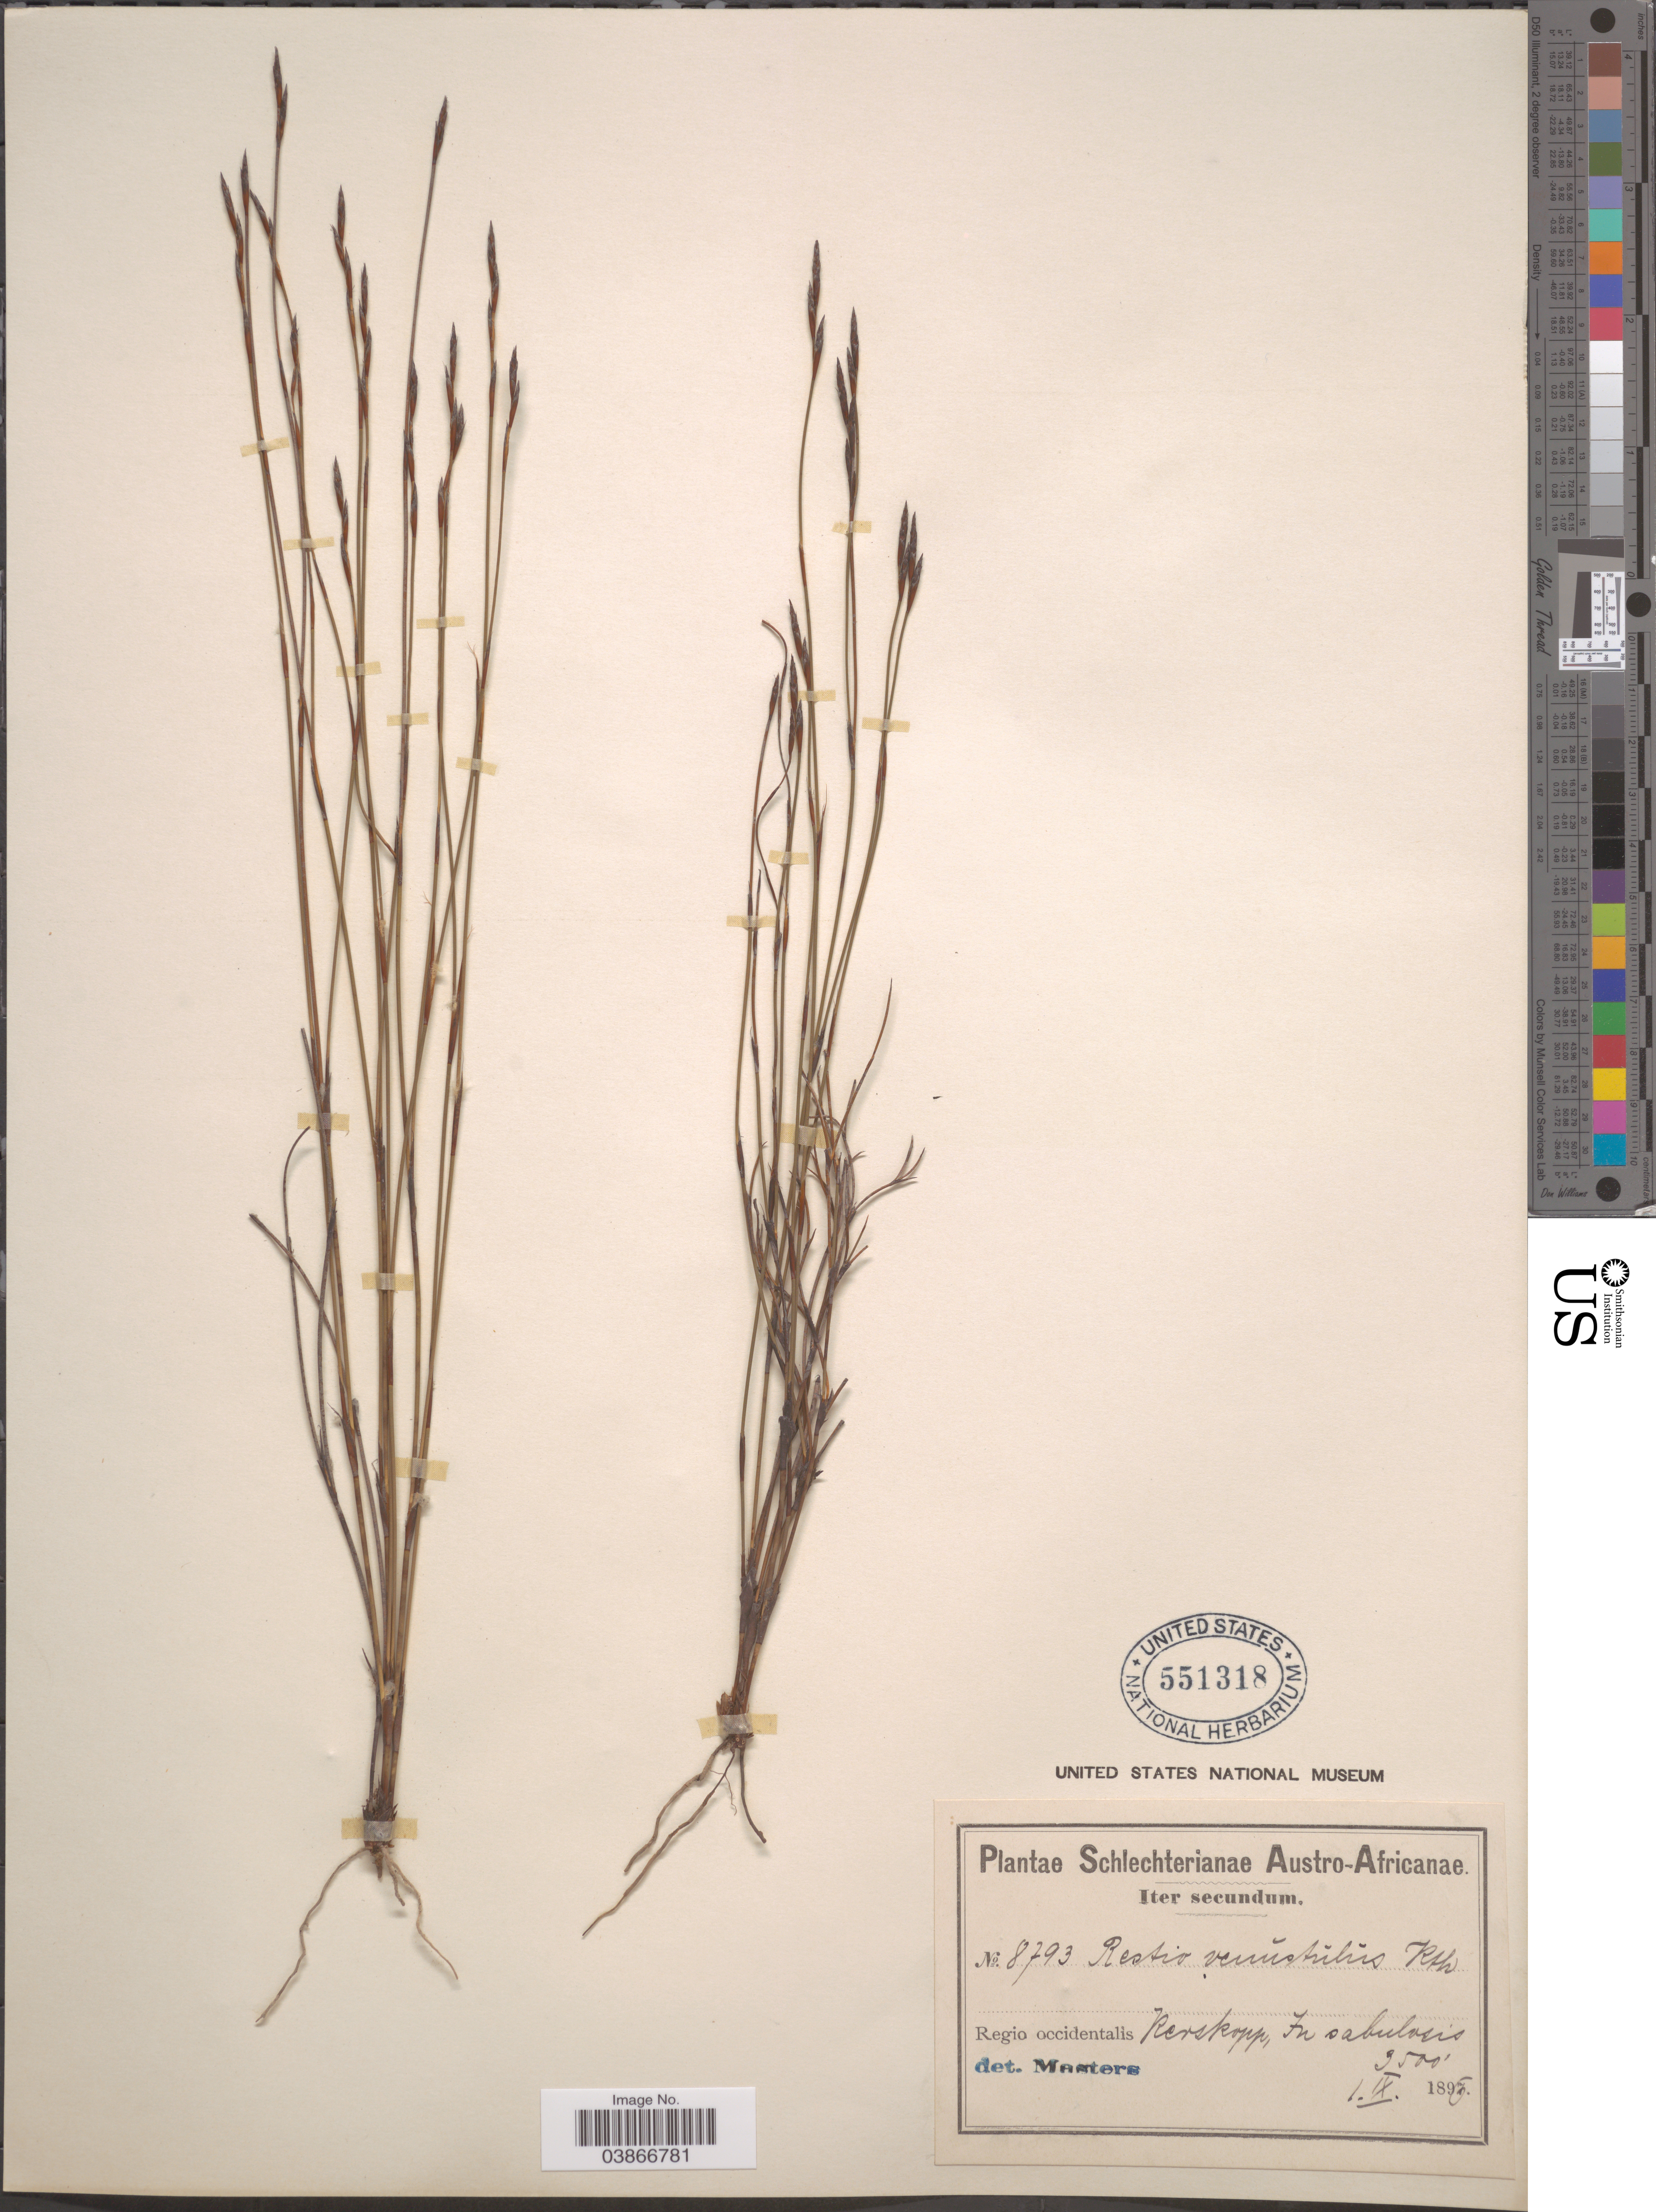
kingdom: Plantae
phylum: Tracheophyta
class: Liliopsida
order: Poales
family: Restionaceae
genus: Restio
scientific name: Restio venustulus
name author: Kunth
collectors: Schlechter, --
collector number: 8793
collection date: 1896-09-01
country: South Africa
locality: Austro-Africanæ. Regio occidentalis Kerskopp, In sabulosis.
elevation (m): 1067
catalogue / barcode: US 551318